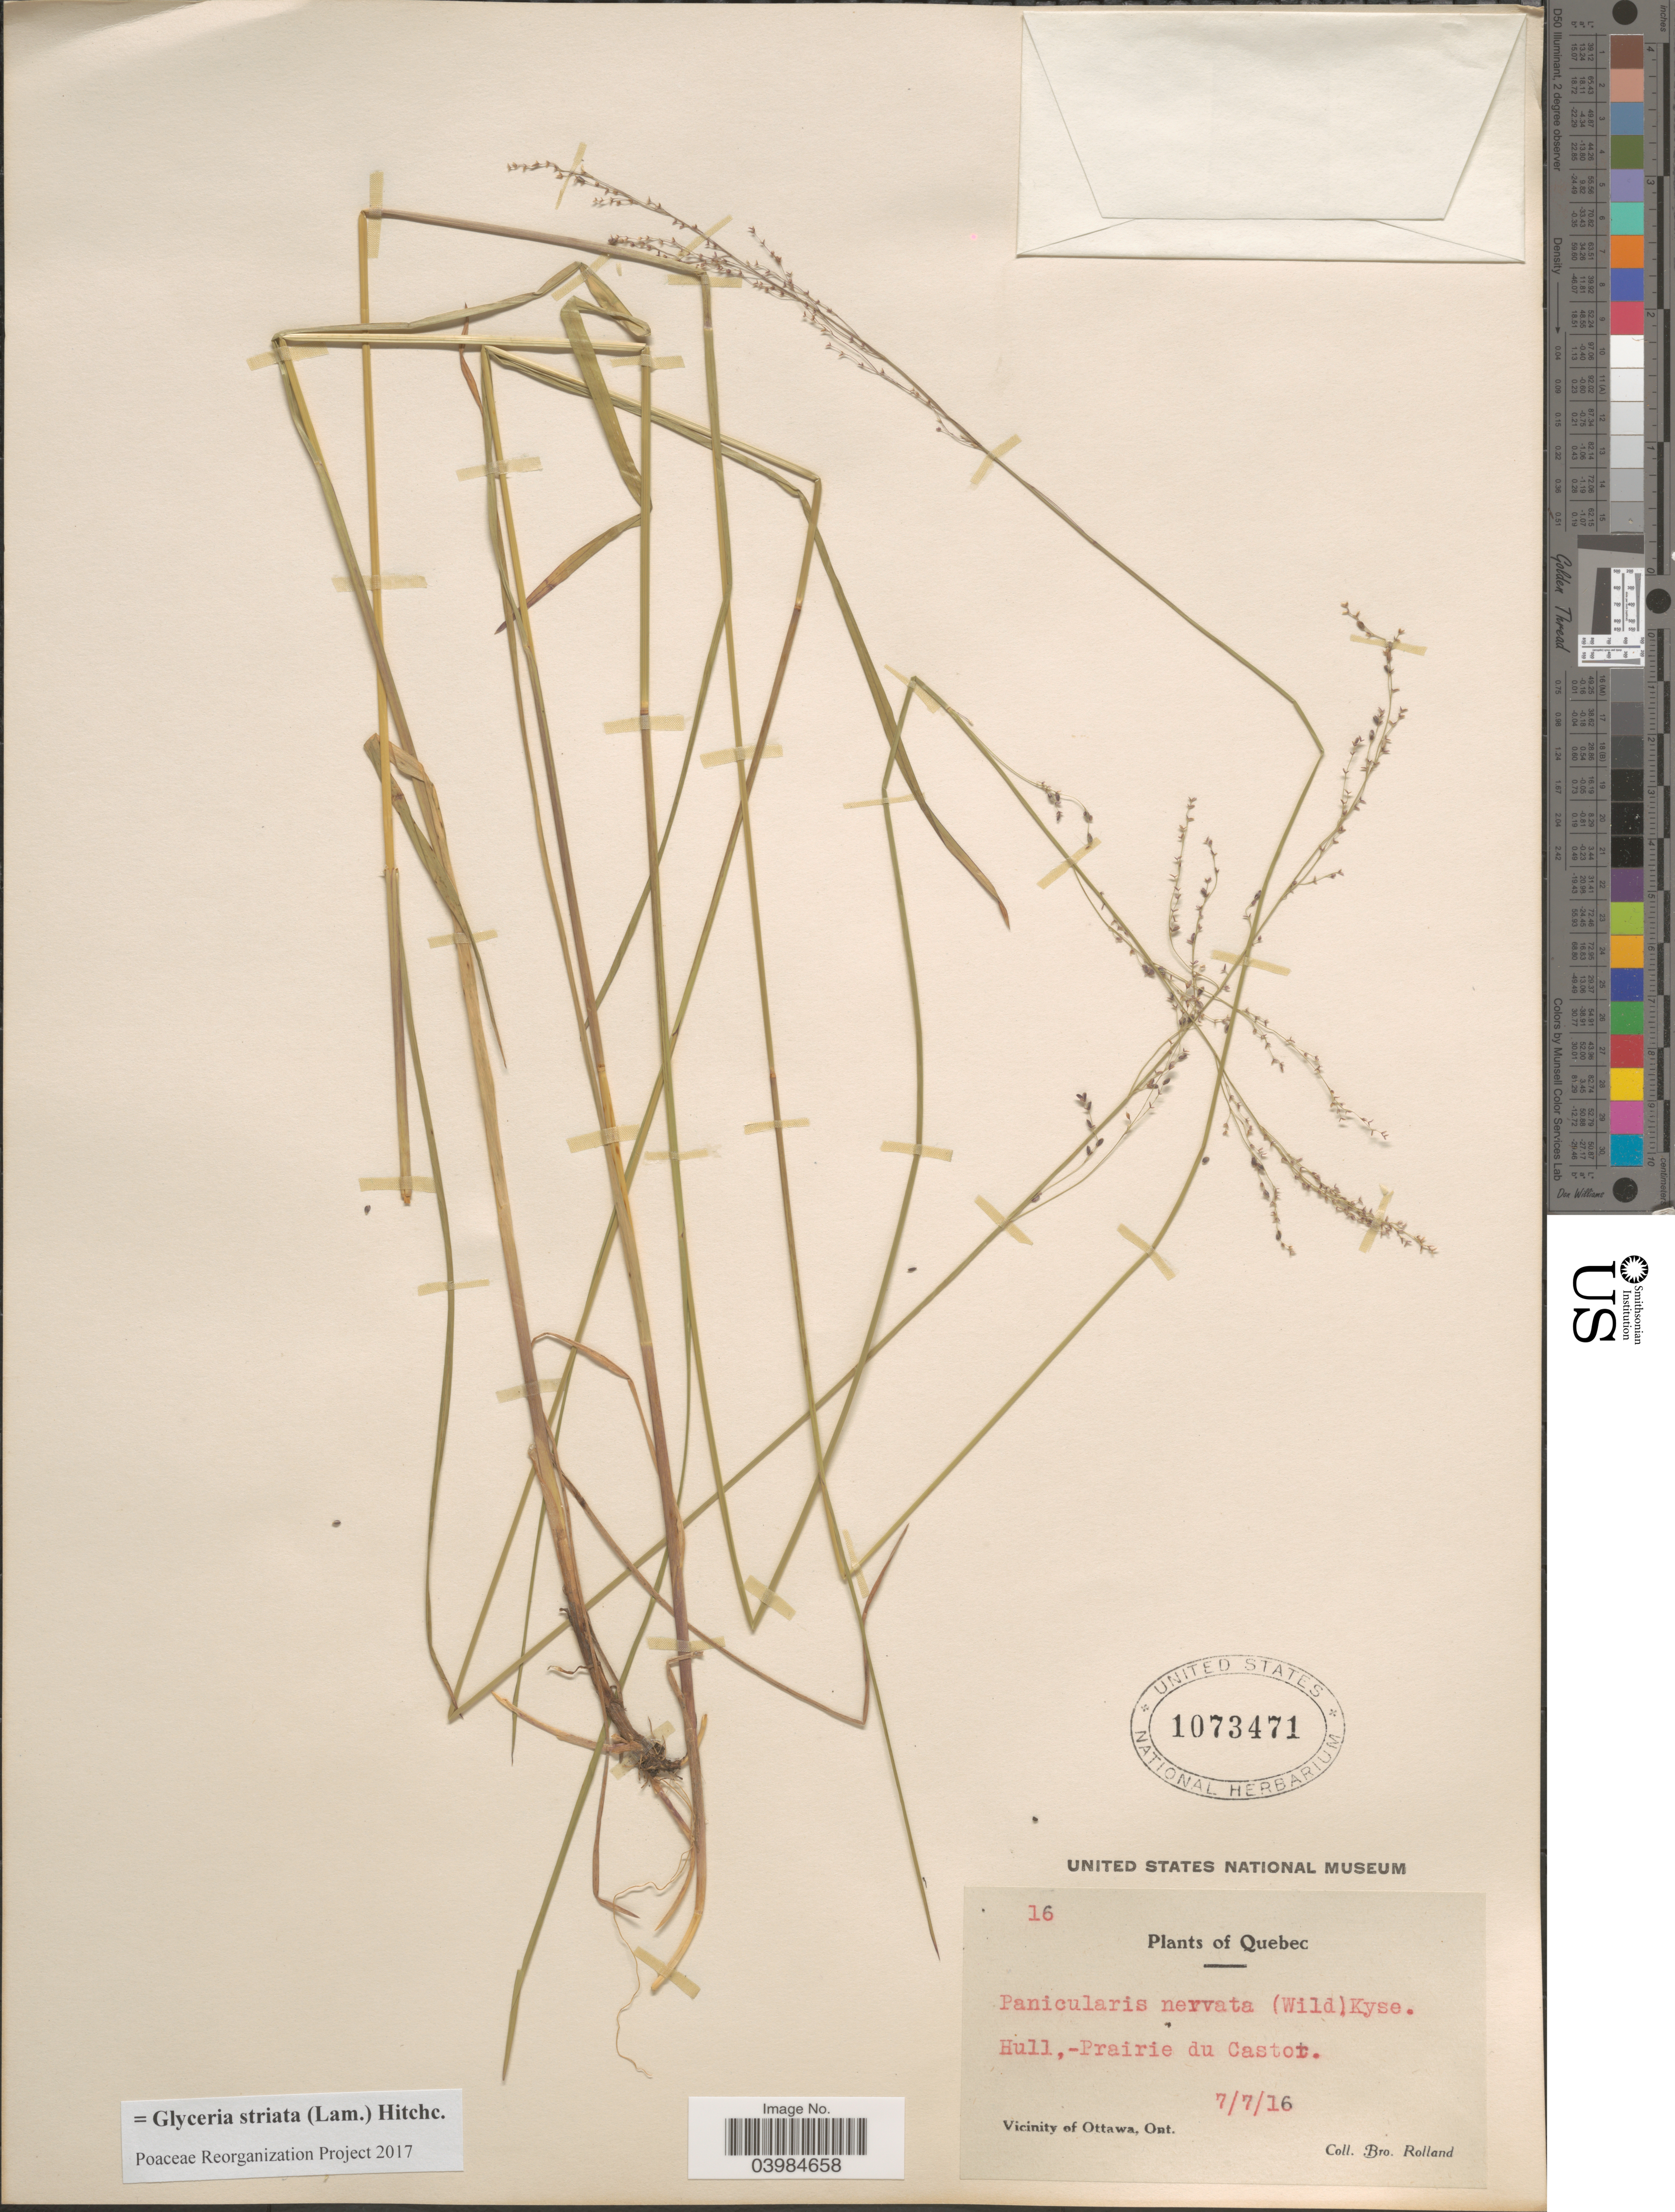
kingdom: Plantae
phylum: Tracheophyta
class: Liliopsida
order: Poales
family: Poaceae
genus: Glyceria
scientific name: Glyceria striata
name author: (Lam.) Hitchc.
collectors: B. Rolland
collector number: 16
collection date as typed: Transcribed d/m/y: 7/7/16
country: Canada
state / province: Ontario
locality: Hull,- Prairie du Castor. Vicinity of Ottawa.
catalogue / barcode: US 1073471